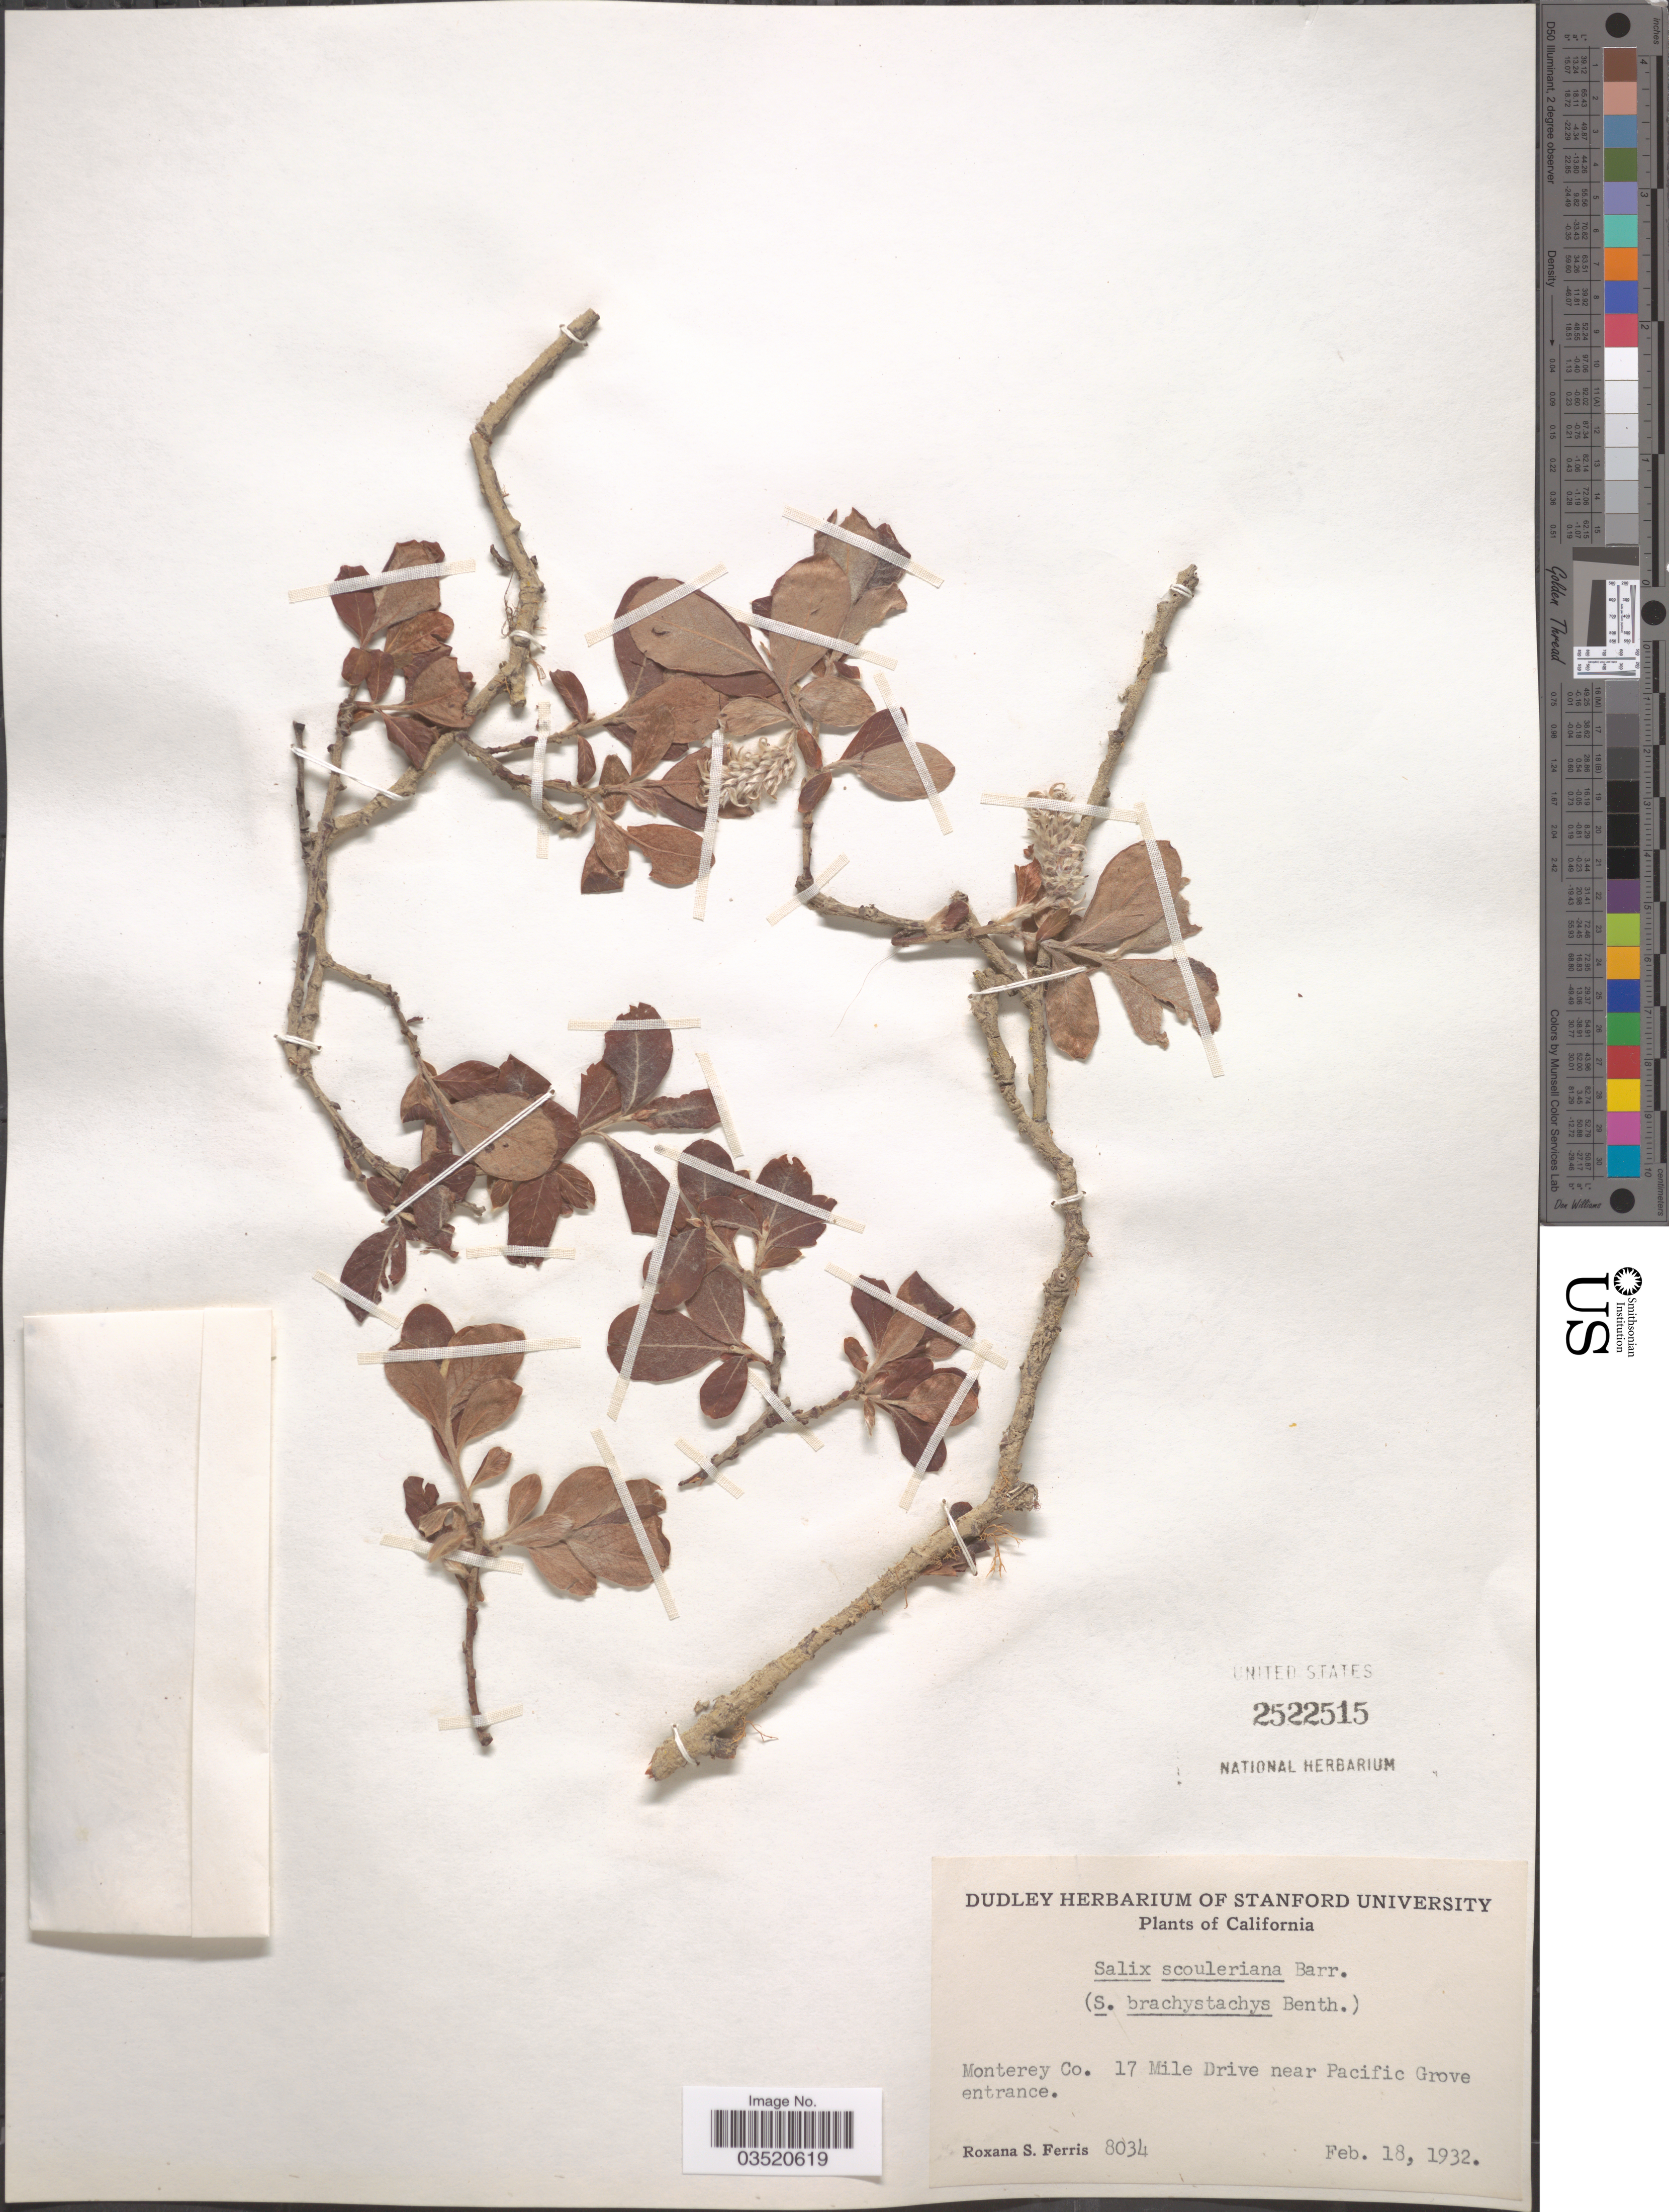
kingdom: Plantae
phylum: Tracheophyta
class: Magnoliopsida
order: Malpighiales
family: Salicaceae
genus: Salix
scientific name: Salix scouleriana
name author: Barratt ex Hook.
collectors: R. S. Ferris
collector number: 8034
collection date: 1932-02-18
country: United States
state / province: California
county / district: Monterey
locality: Monterey Co. 17 Mile Drive near Pacific Grove entrance.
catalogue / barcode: US 2522515